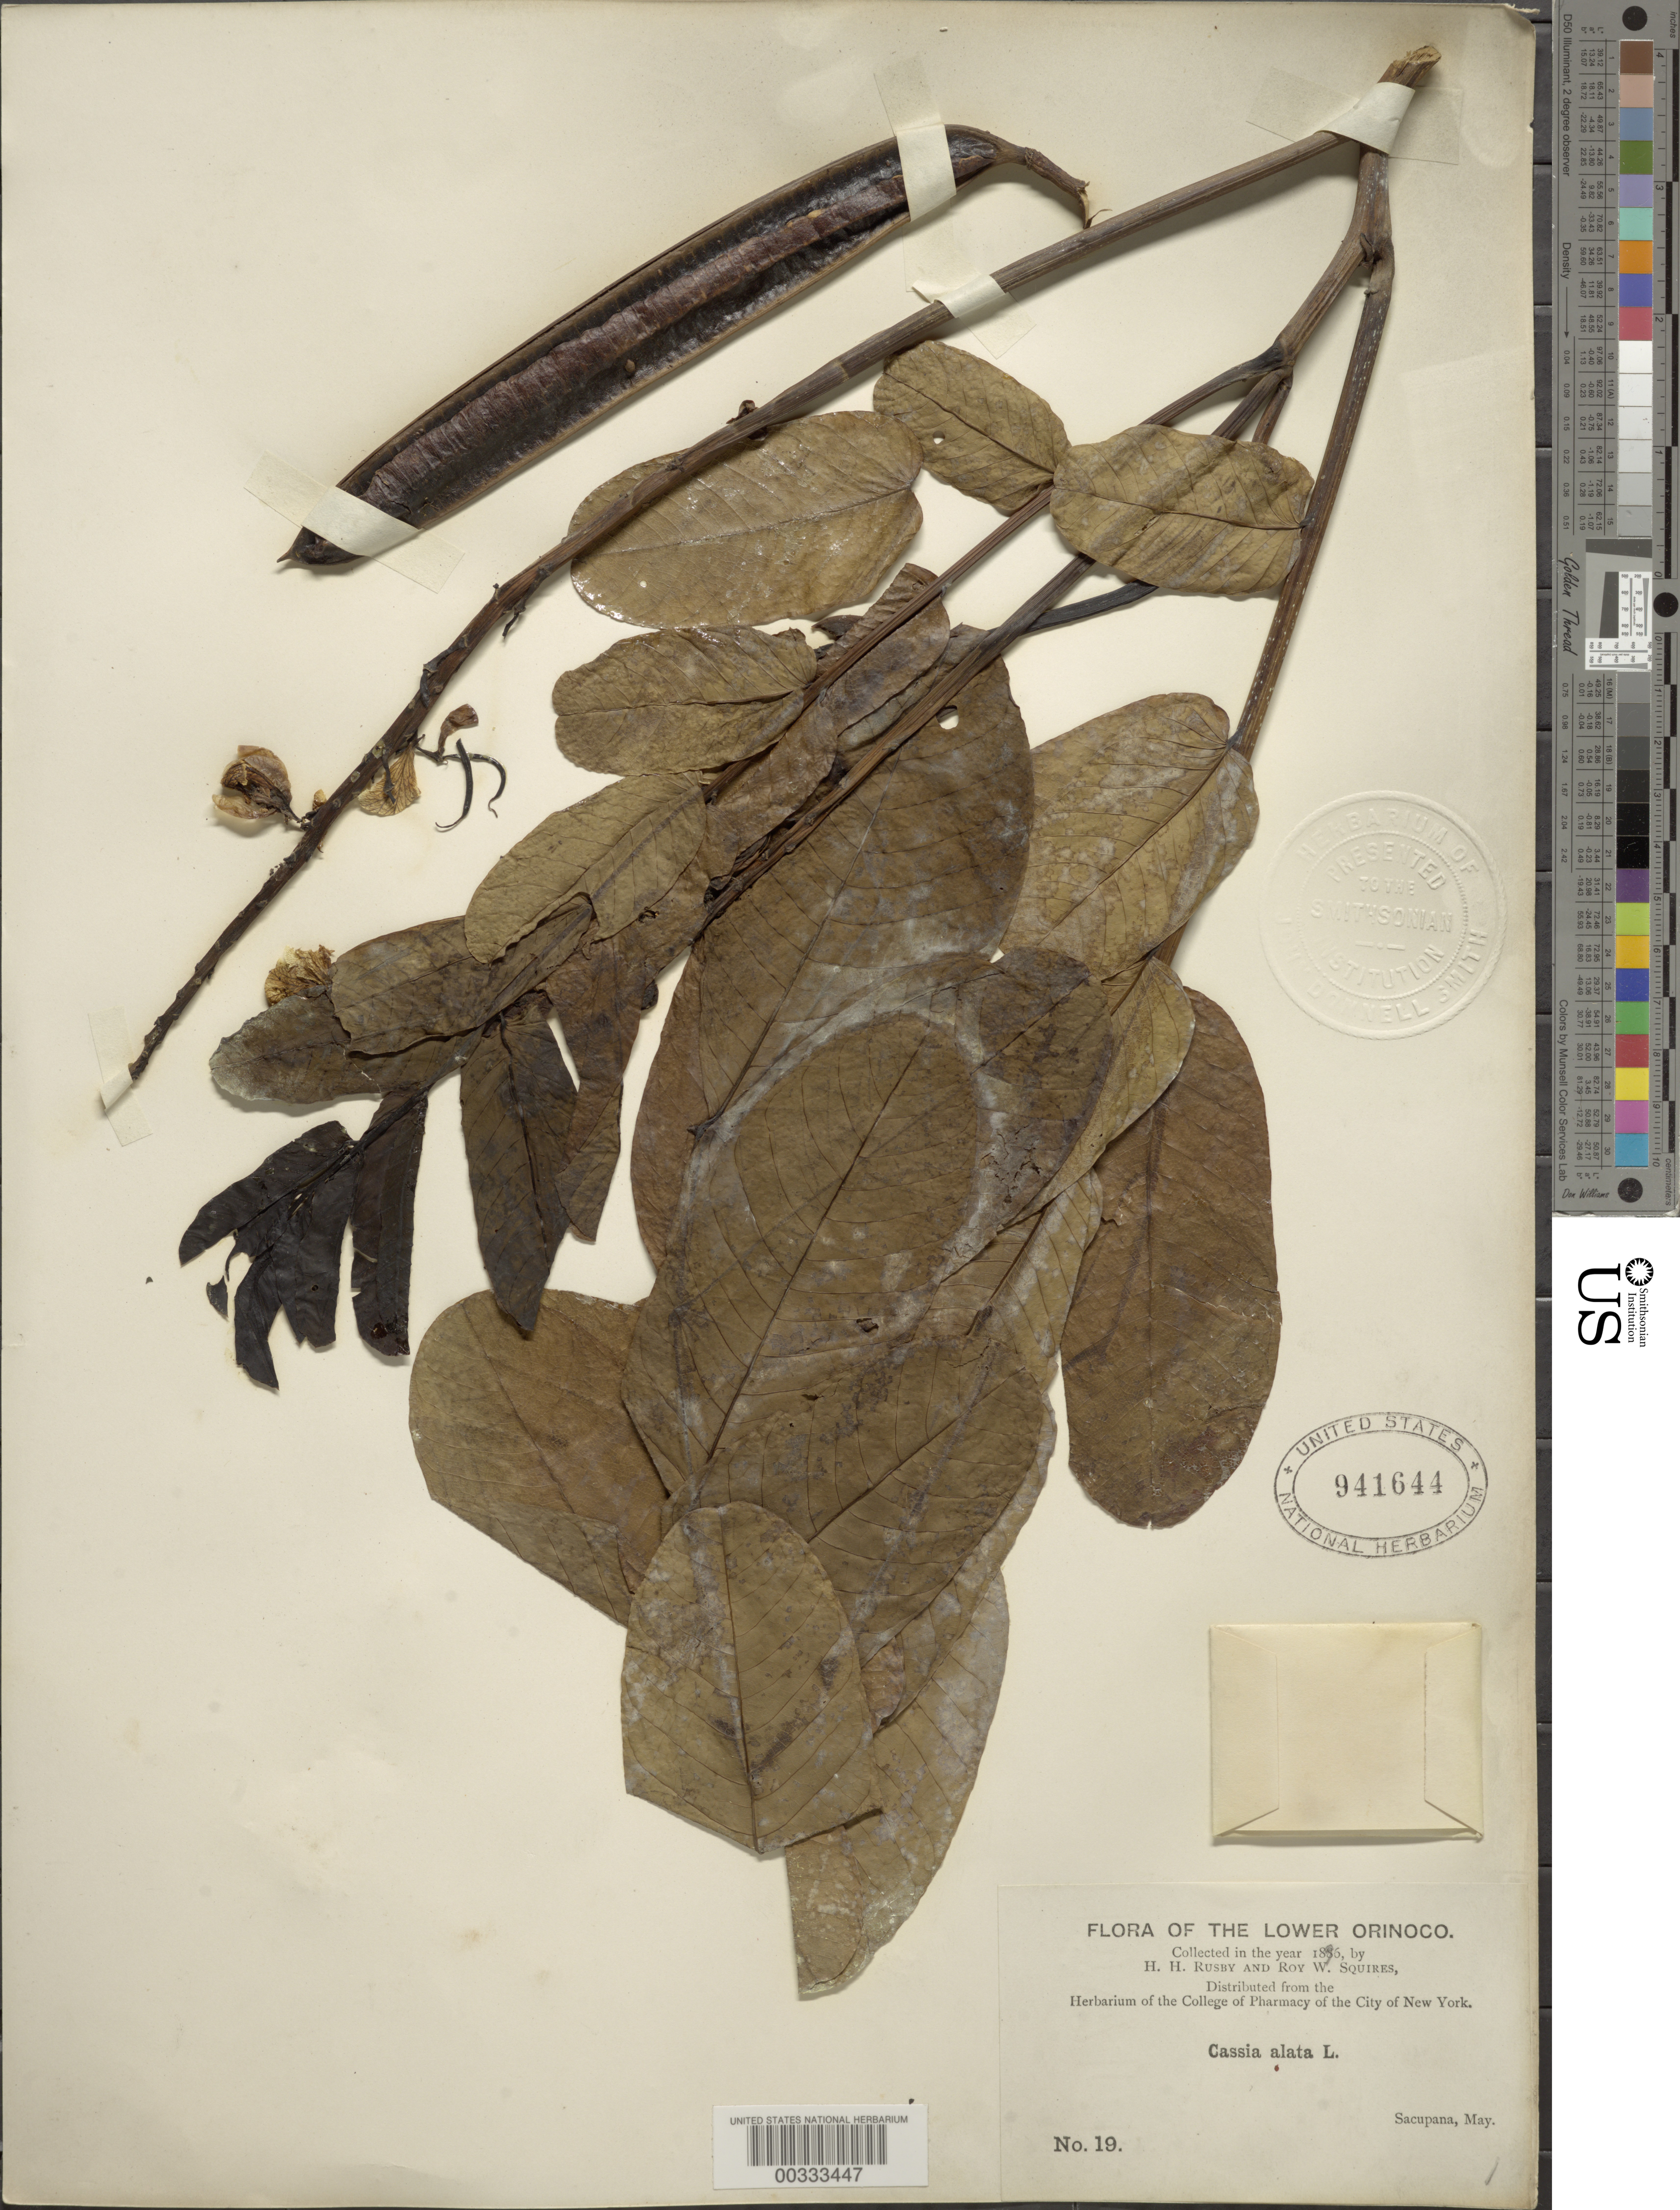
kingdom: Plantae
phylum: Tracheophyta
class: Magnoliopsida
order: Fabales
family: Fabaceae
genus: Senna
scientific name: Senna alata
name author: (L.) Roxb.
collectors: H. H. Rusby & R. Squires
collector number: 19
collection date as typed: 1896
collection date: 1896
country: Venezuela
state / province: Delta Amacuro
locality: Lower Orinoco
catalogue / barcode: US 941644